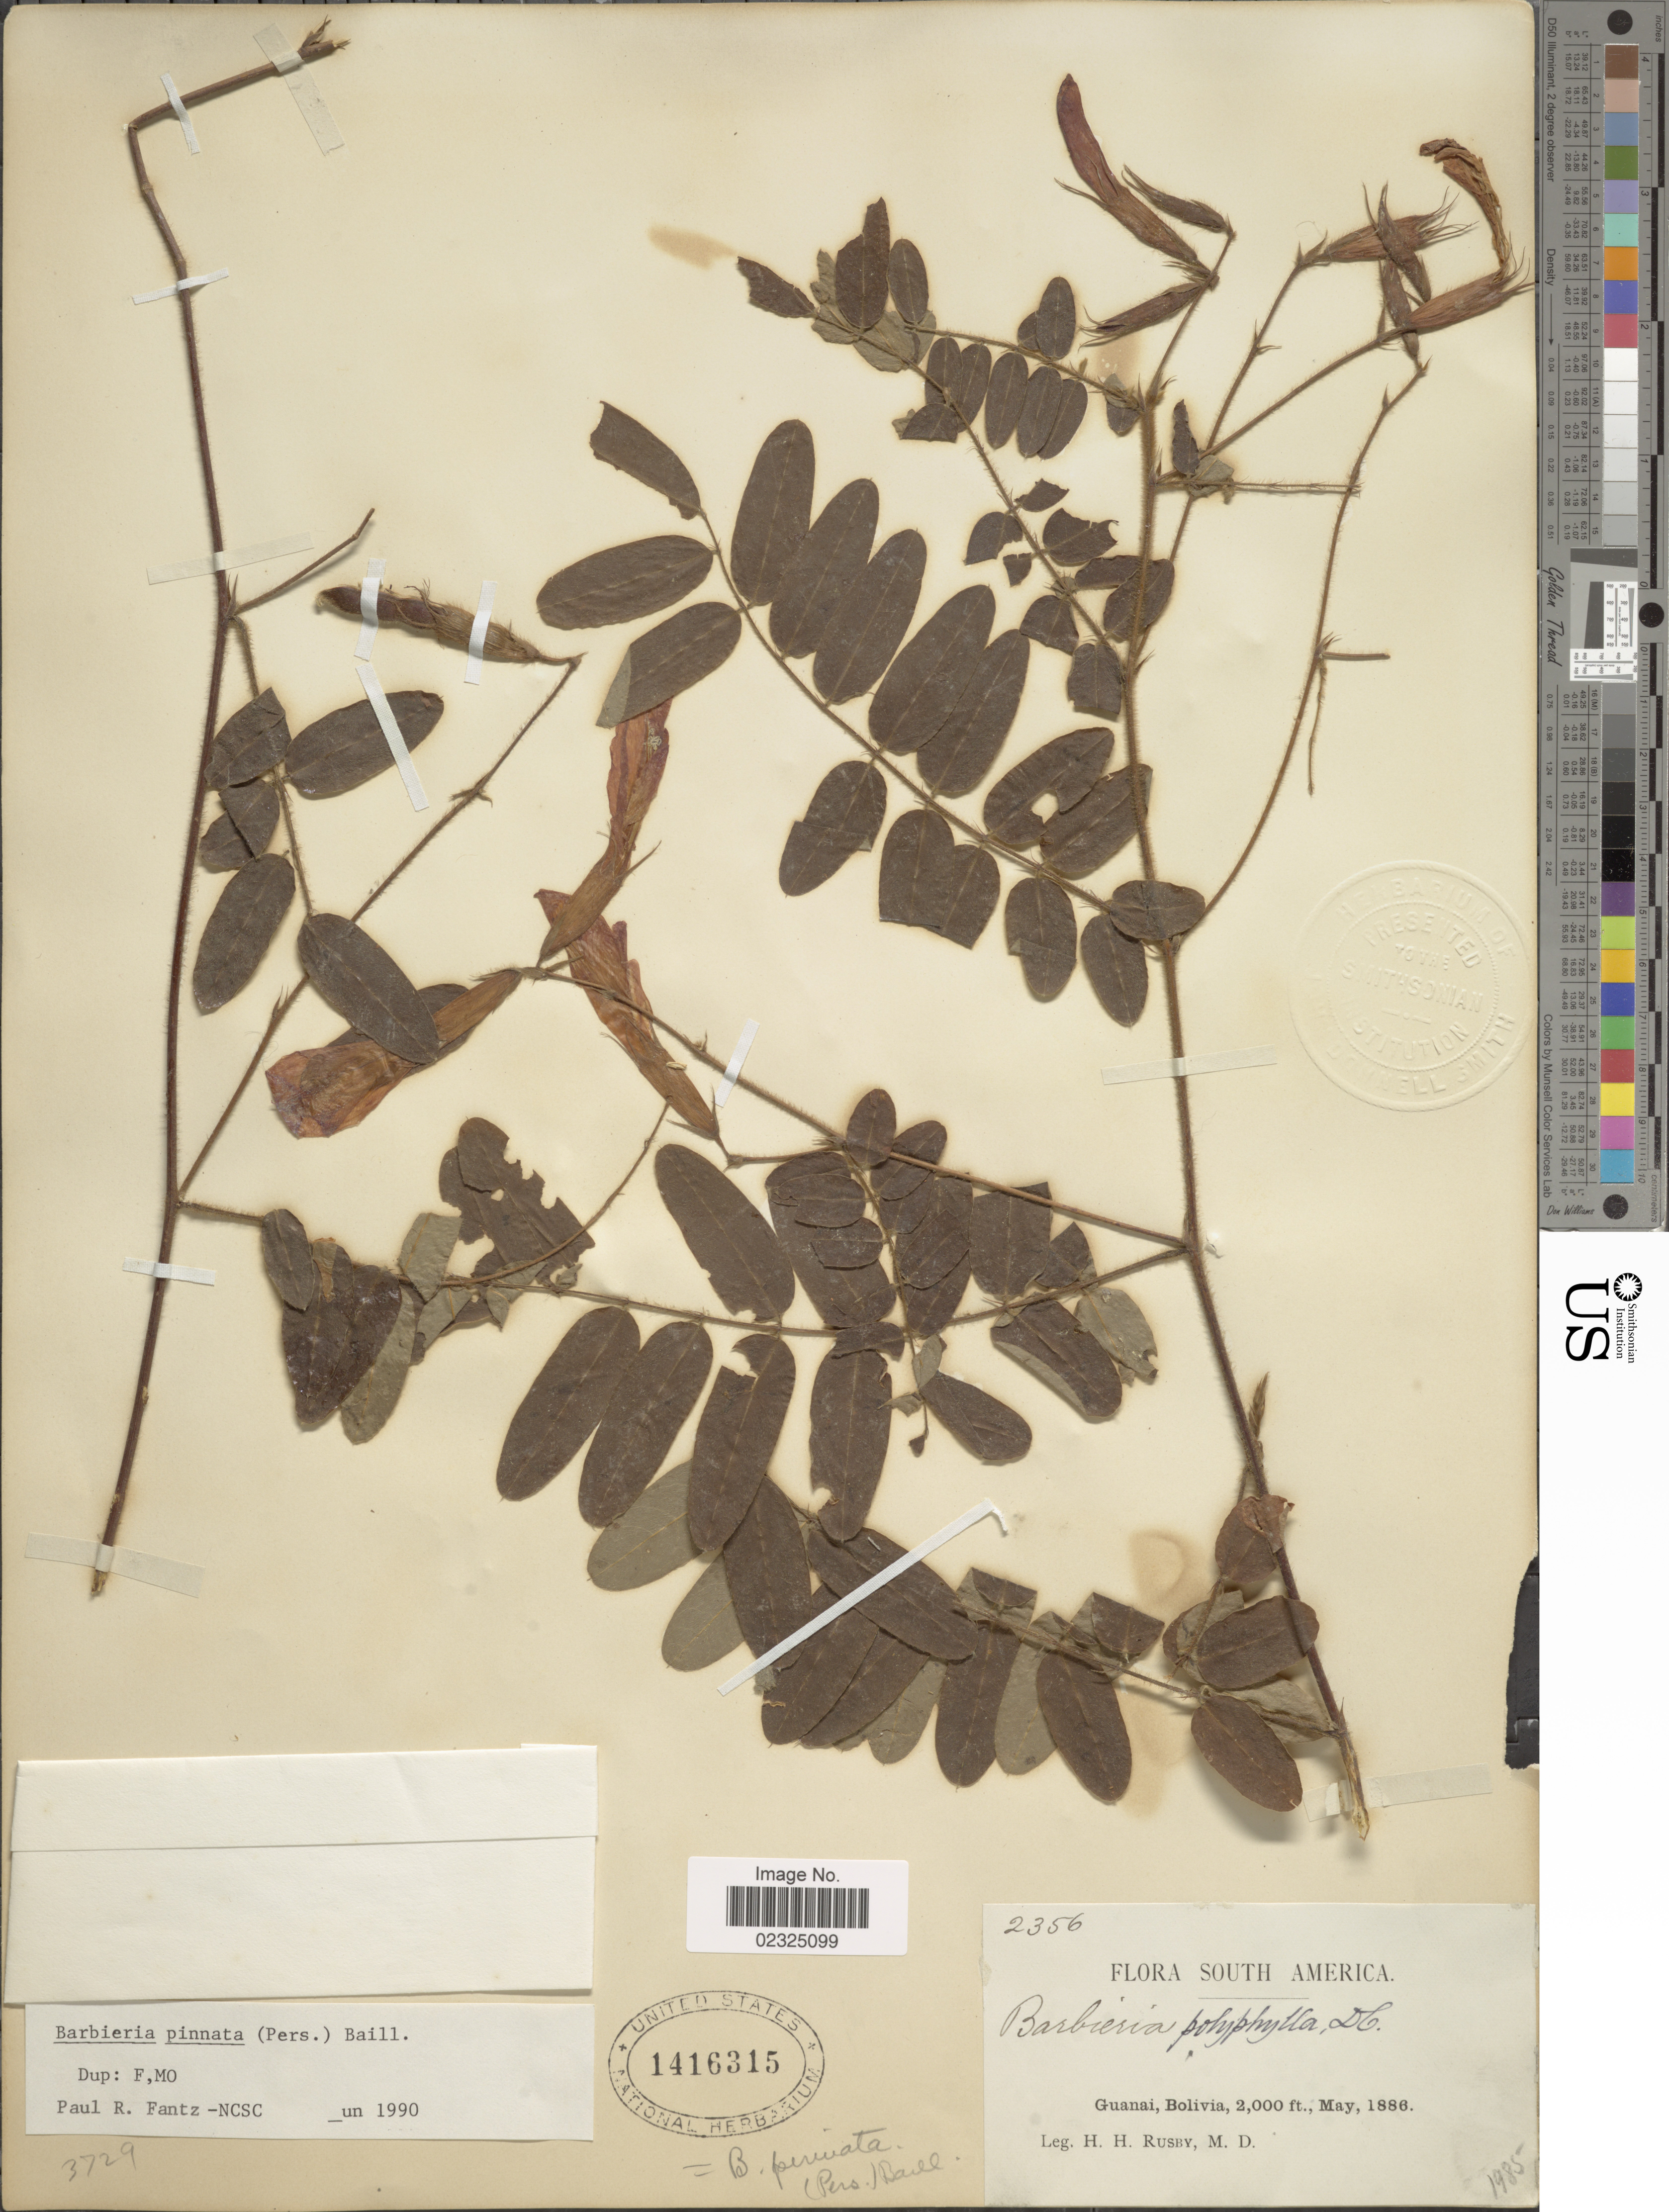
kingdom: Plantae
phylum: Tracheophyta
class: Magnoliopsida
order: Fabales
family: Fabaceae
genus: Barbieria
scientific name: Barbieria sp.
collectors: H. H. Rusby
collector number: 2356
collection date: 1886-05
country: Bolivia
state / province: La Páz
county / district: Larecaja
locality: Guanay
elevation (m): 610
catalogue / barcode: US 1416315